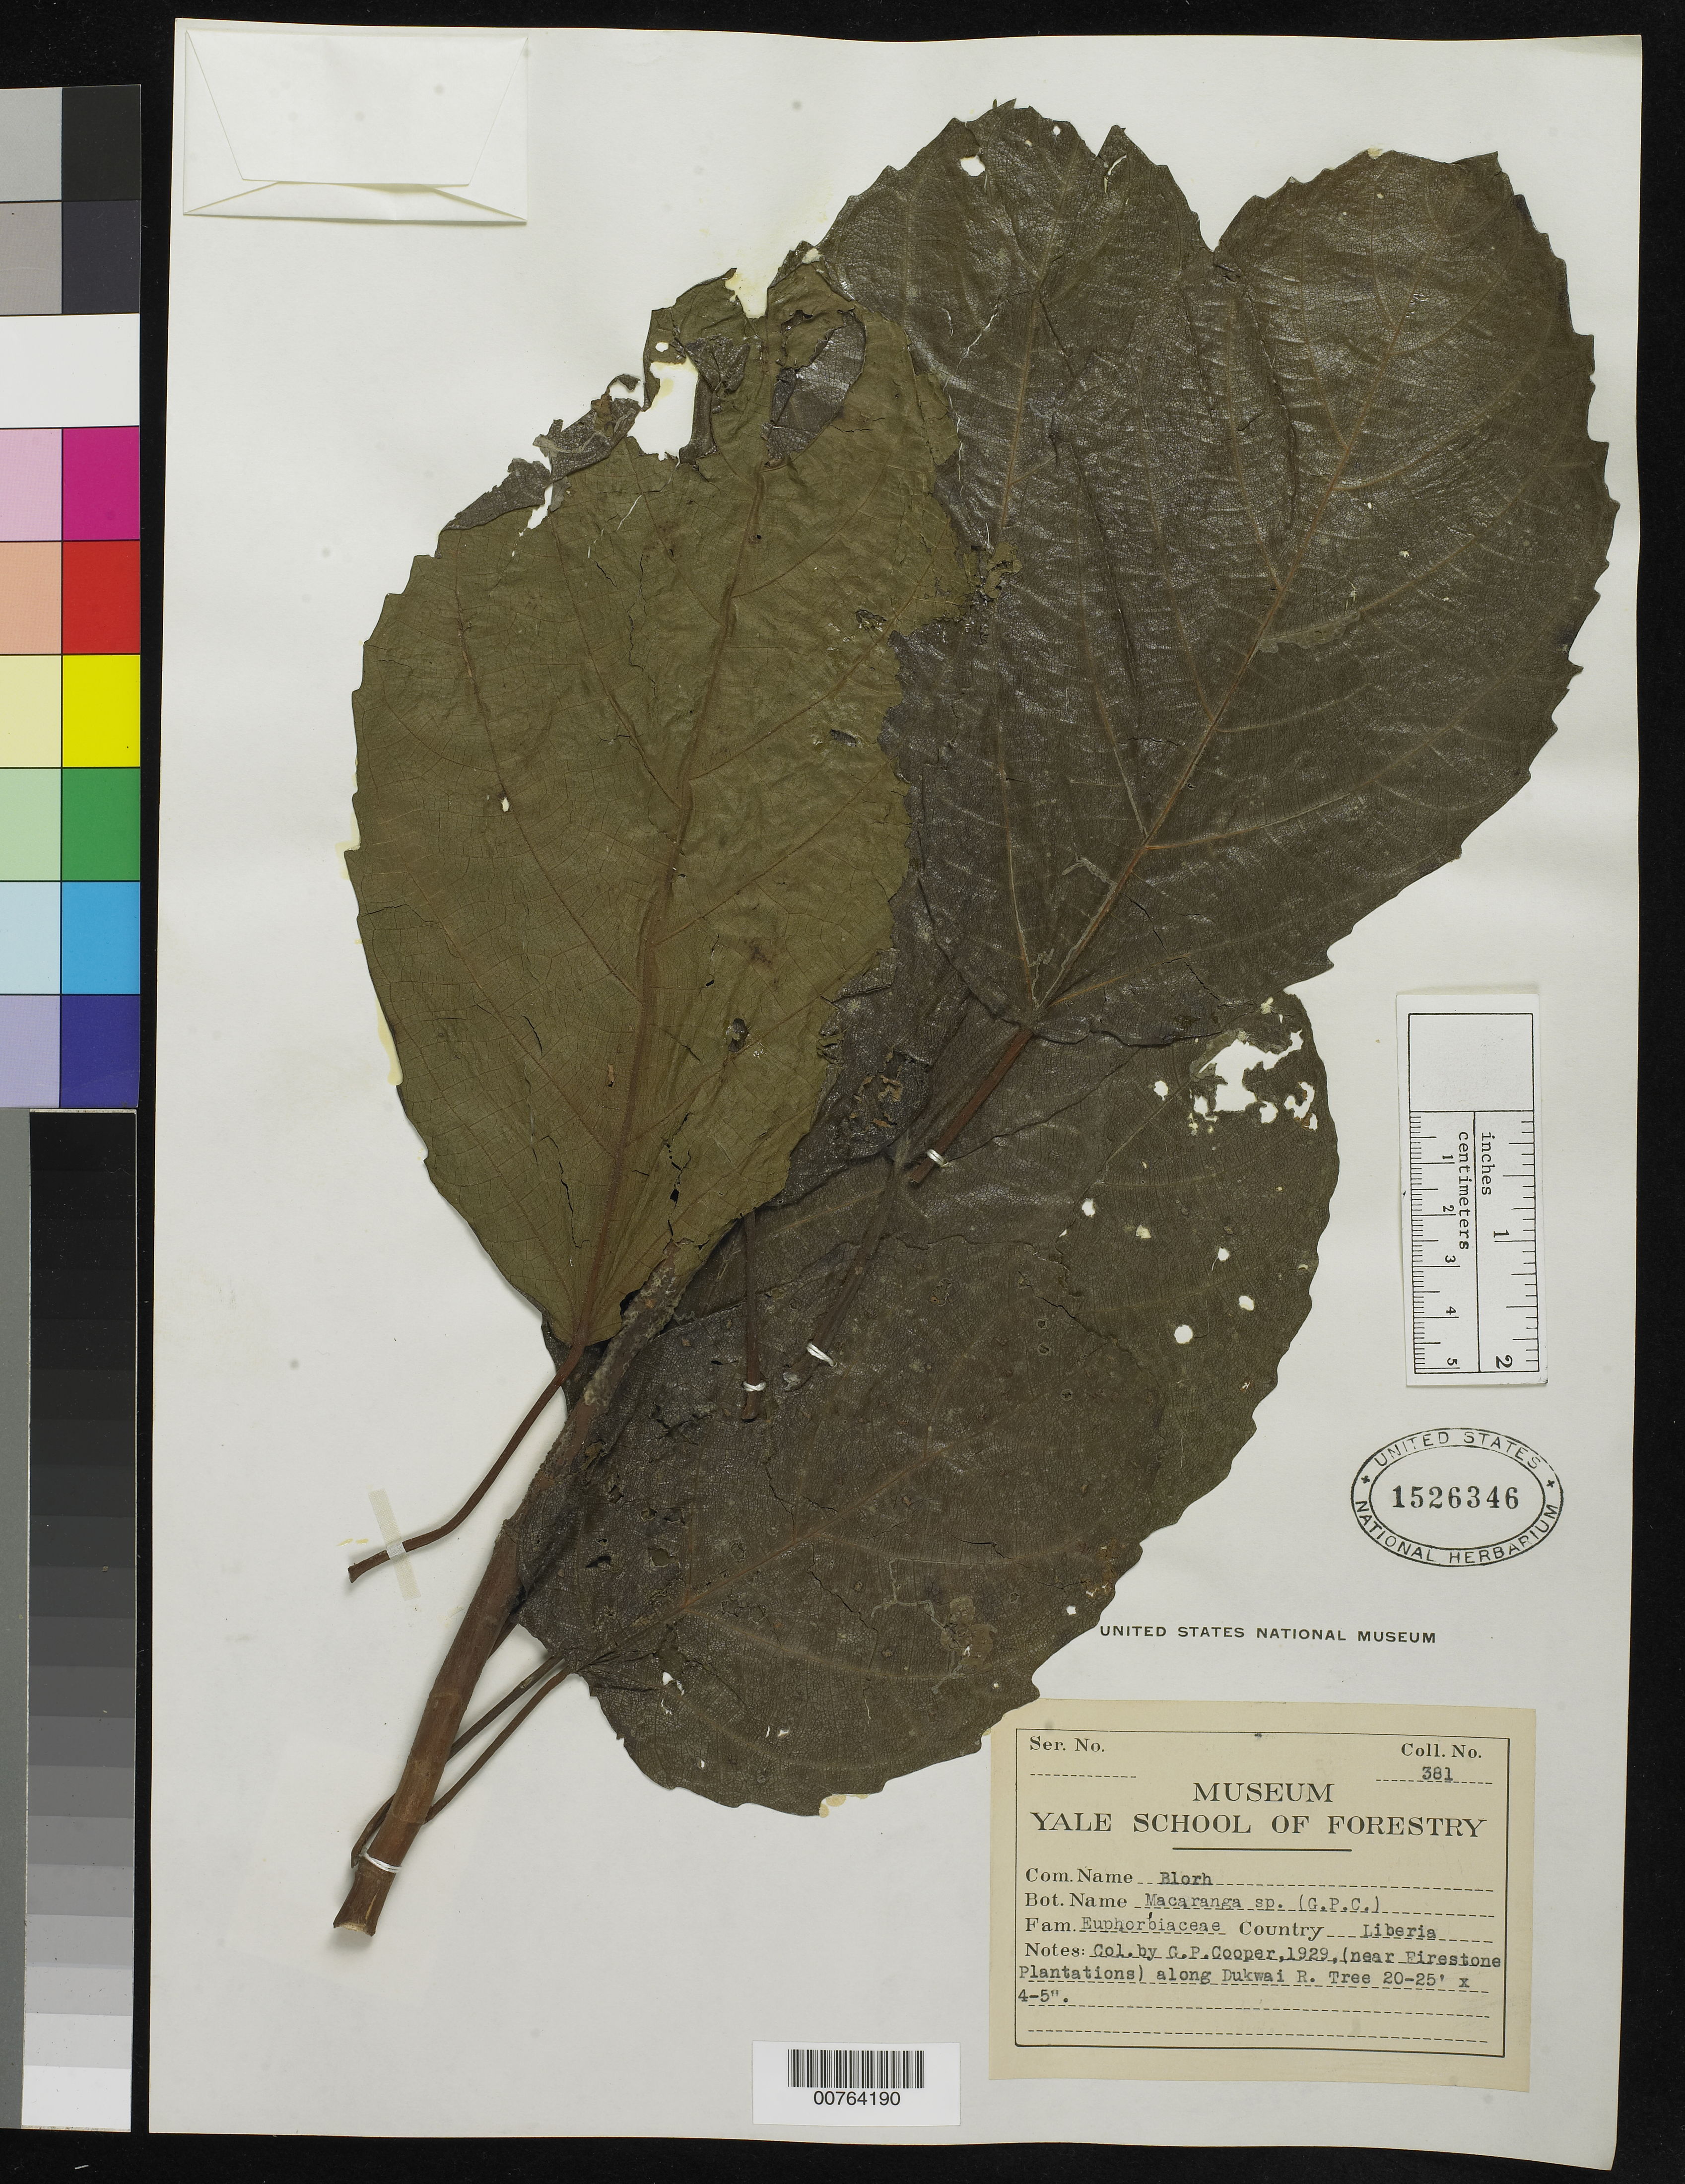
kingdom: Plantae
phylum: Tracheophyta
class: Magnoliopsida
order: Malpighiales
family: Euphorbiaceae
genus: Macaranga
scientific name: Macaranga sp.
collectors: G. Cooper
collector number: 381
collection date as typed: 1929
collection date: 1929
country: Liberia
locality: (near Firestone Plantations) along Dukwai River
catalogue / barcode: US 1526346